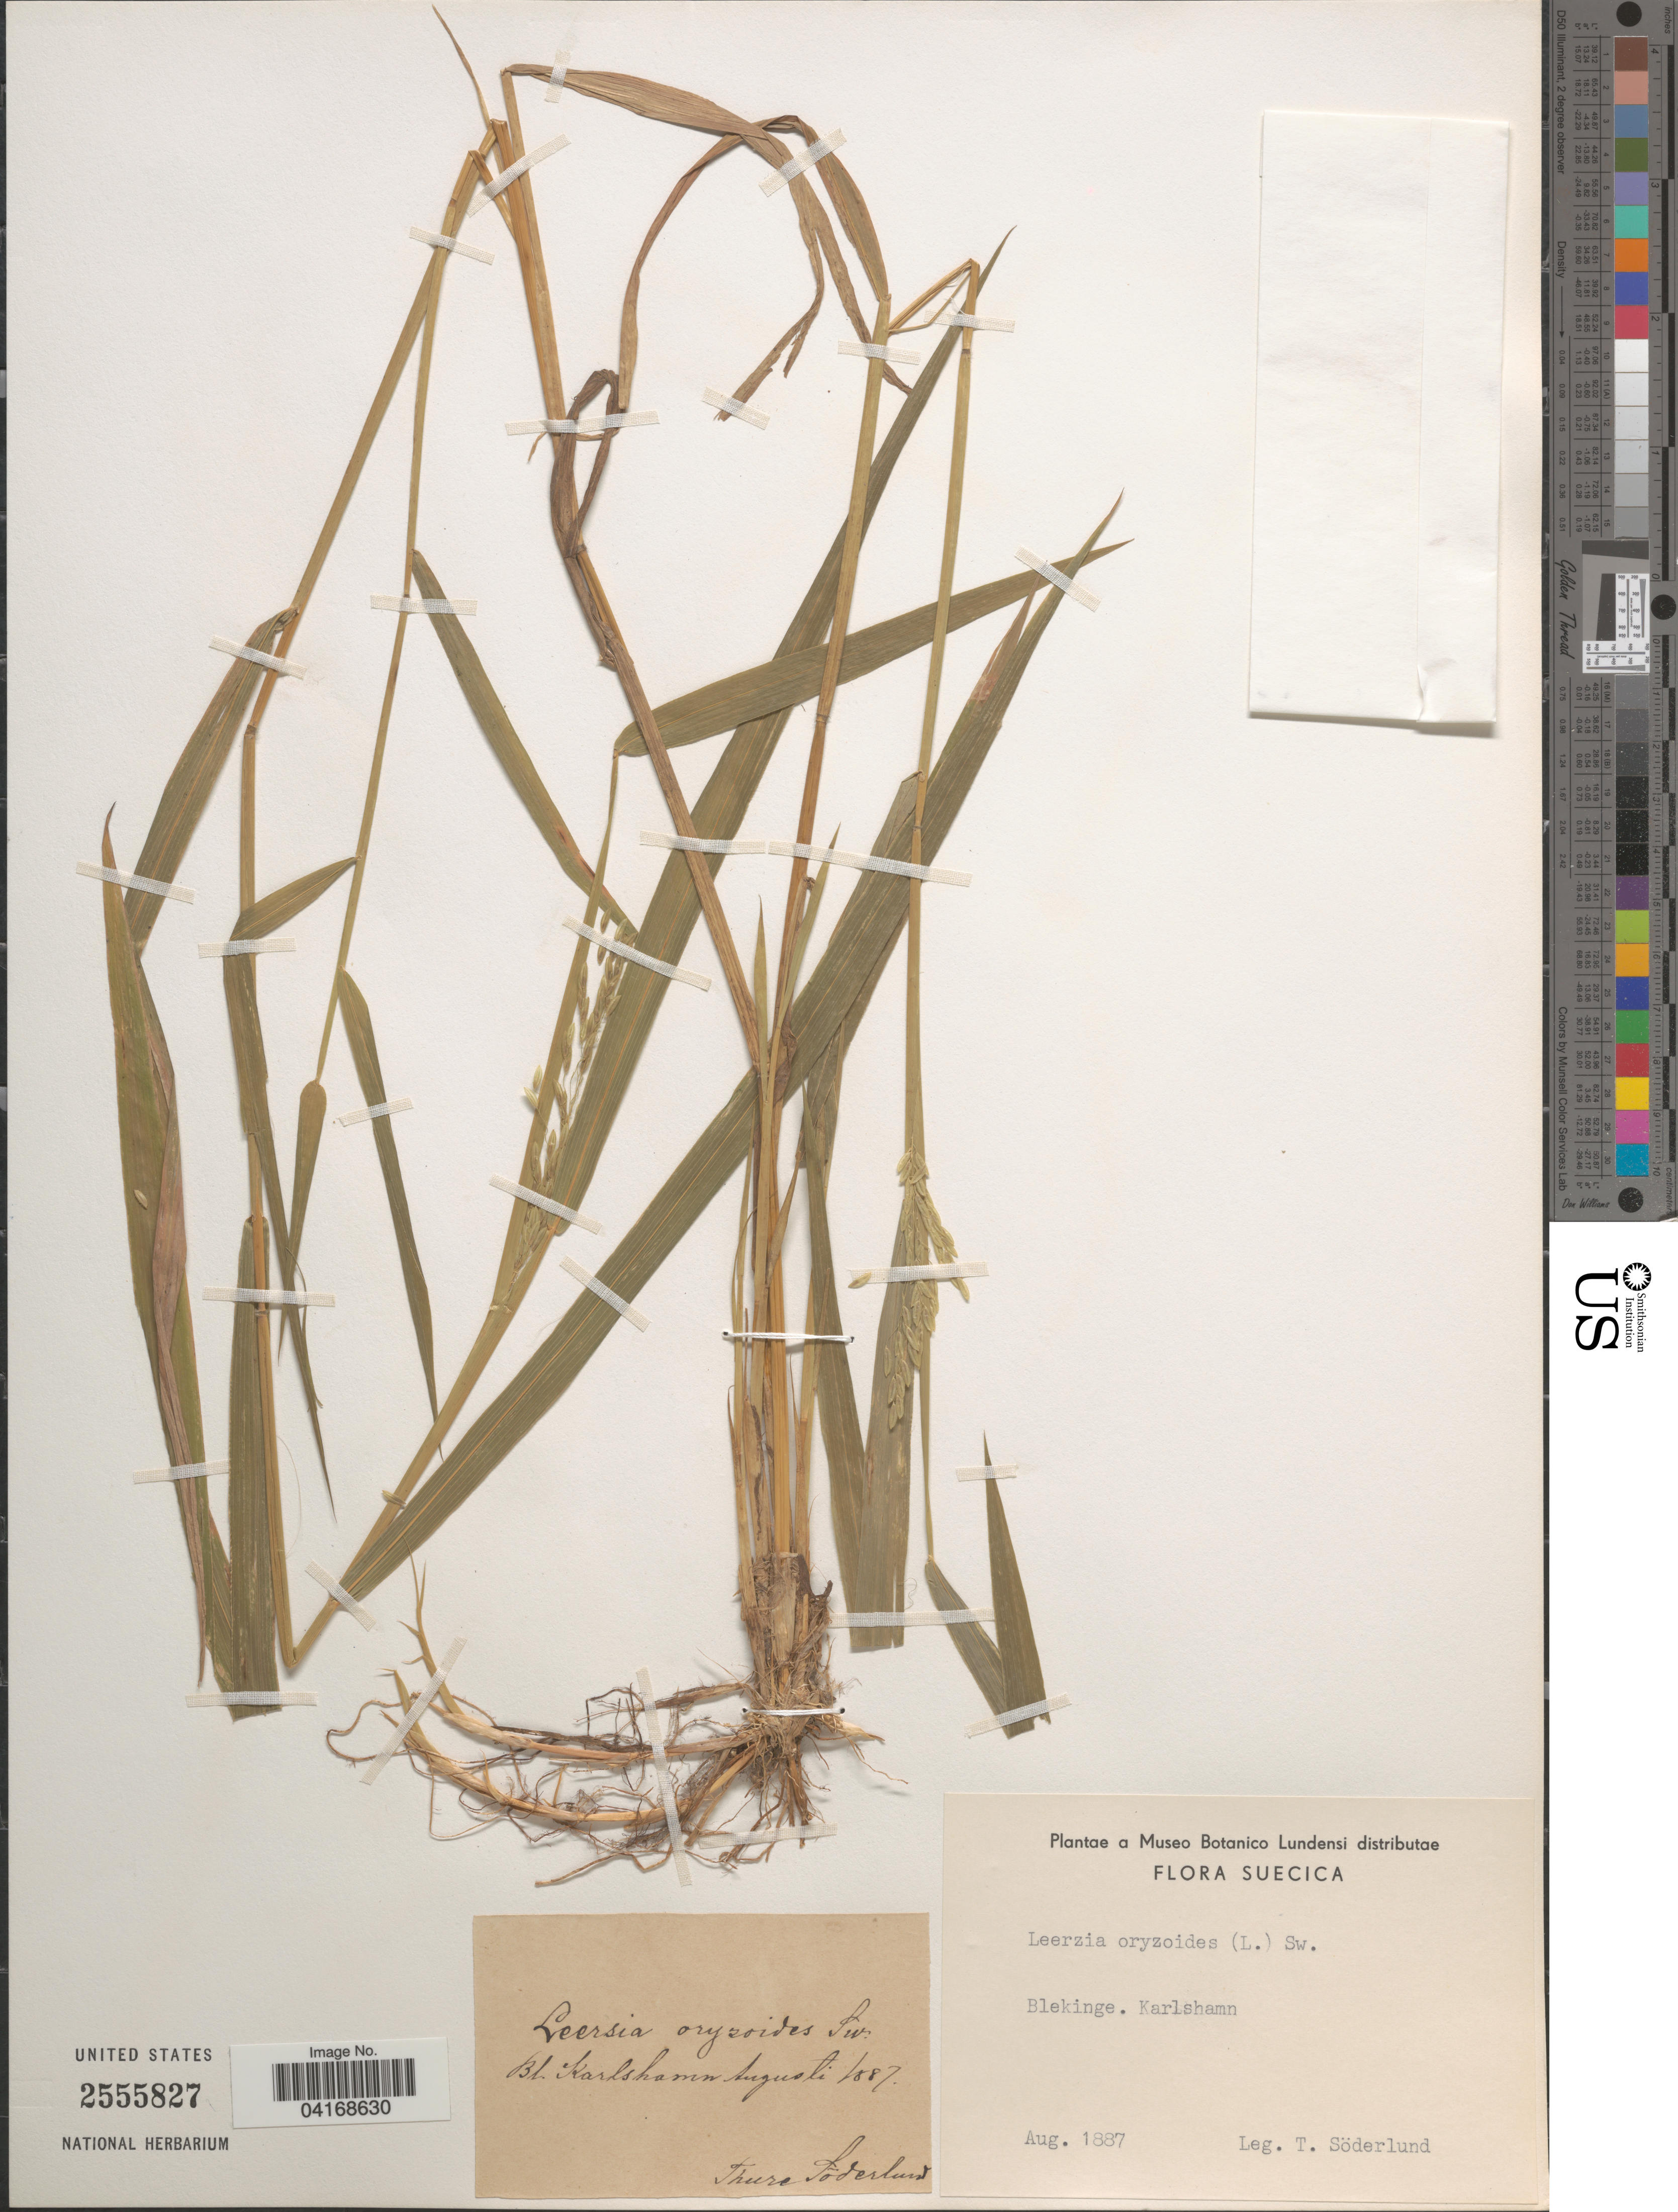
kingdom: Plantae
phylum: Tracheophyta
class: Liliopsida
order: Poales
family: Poaceae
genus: Leersia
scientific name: Leersia oryzoides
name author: (L.) Sw.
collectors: T. Soderlund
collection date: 1887-08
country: Sweden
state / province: Blekinge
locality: Karslhamn.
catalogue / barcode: US 2555827